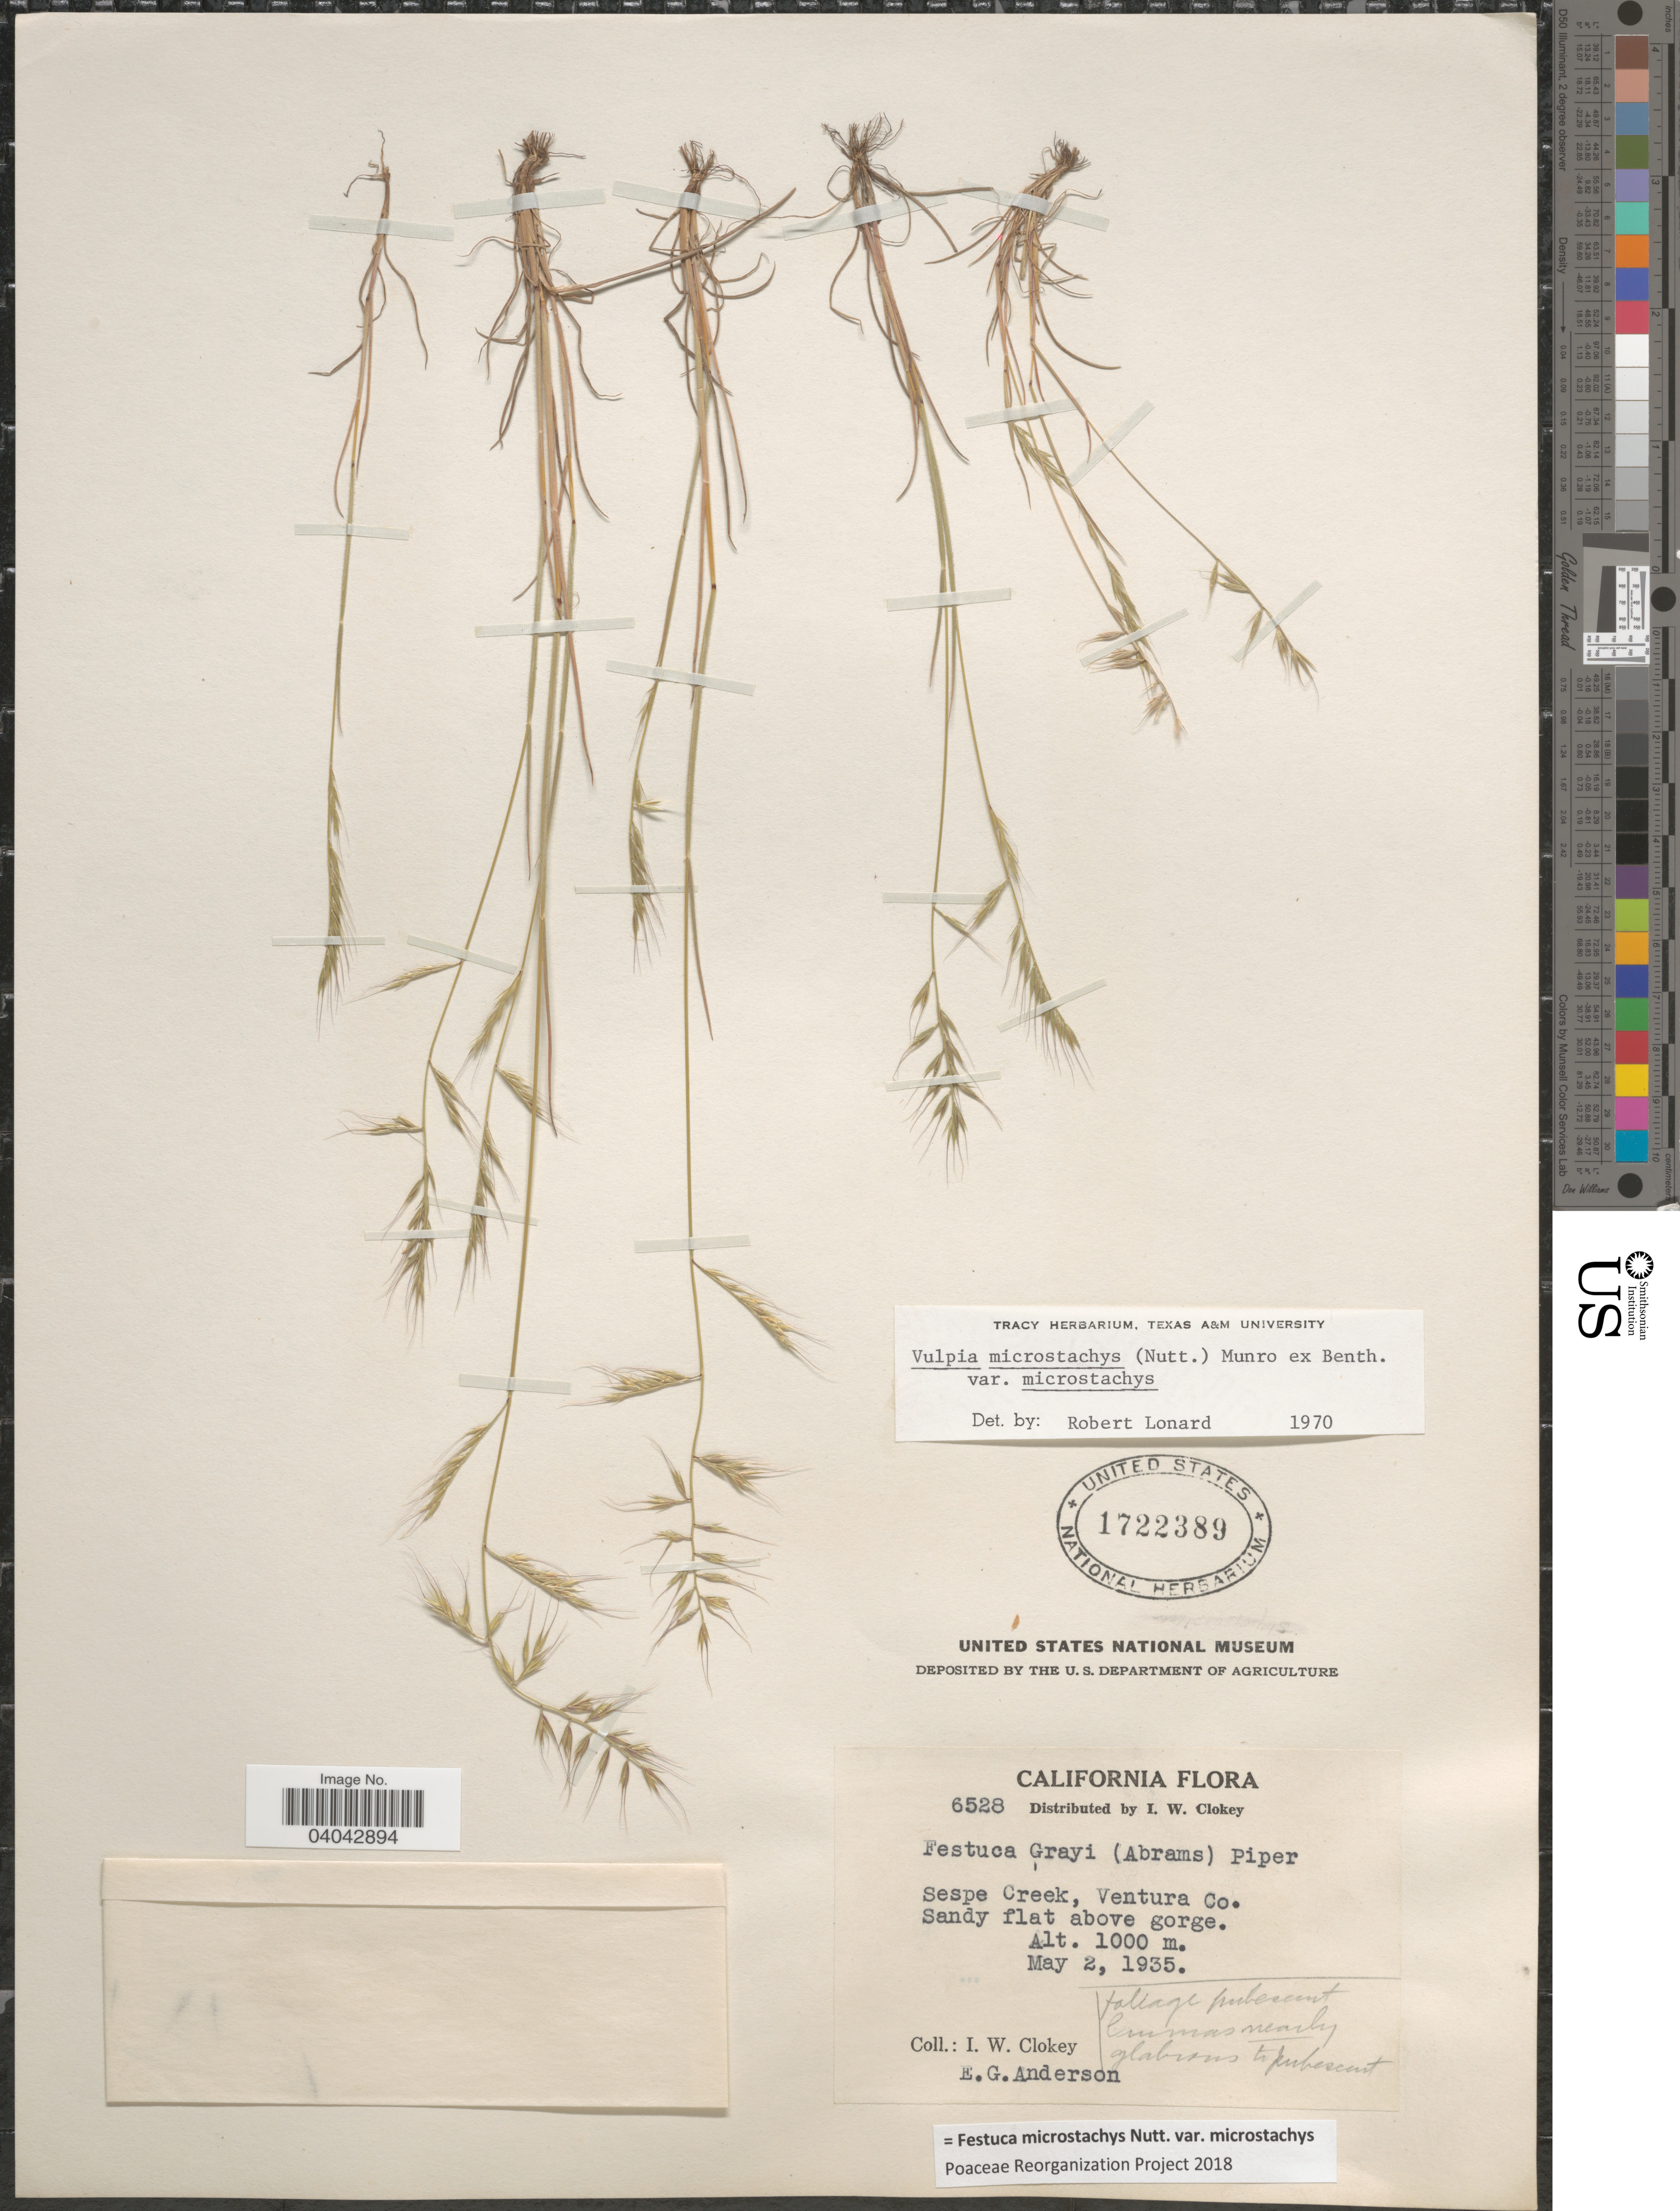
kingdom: Plantae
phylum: Tracheophyta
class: Liliopsida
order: Poales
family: Poaceae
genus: Festuca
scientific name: Festuca microstachys var. microstachys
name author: Nutt.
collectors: I. W. Clokey & E. G. Anderson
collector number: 6528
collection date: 1935-05-02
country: United States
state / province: California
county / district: Ventura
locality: Sespe Creek, Ventura Co.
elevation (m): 1000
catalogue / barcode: US 1722389